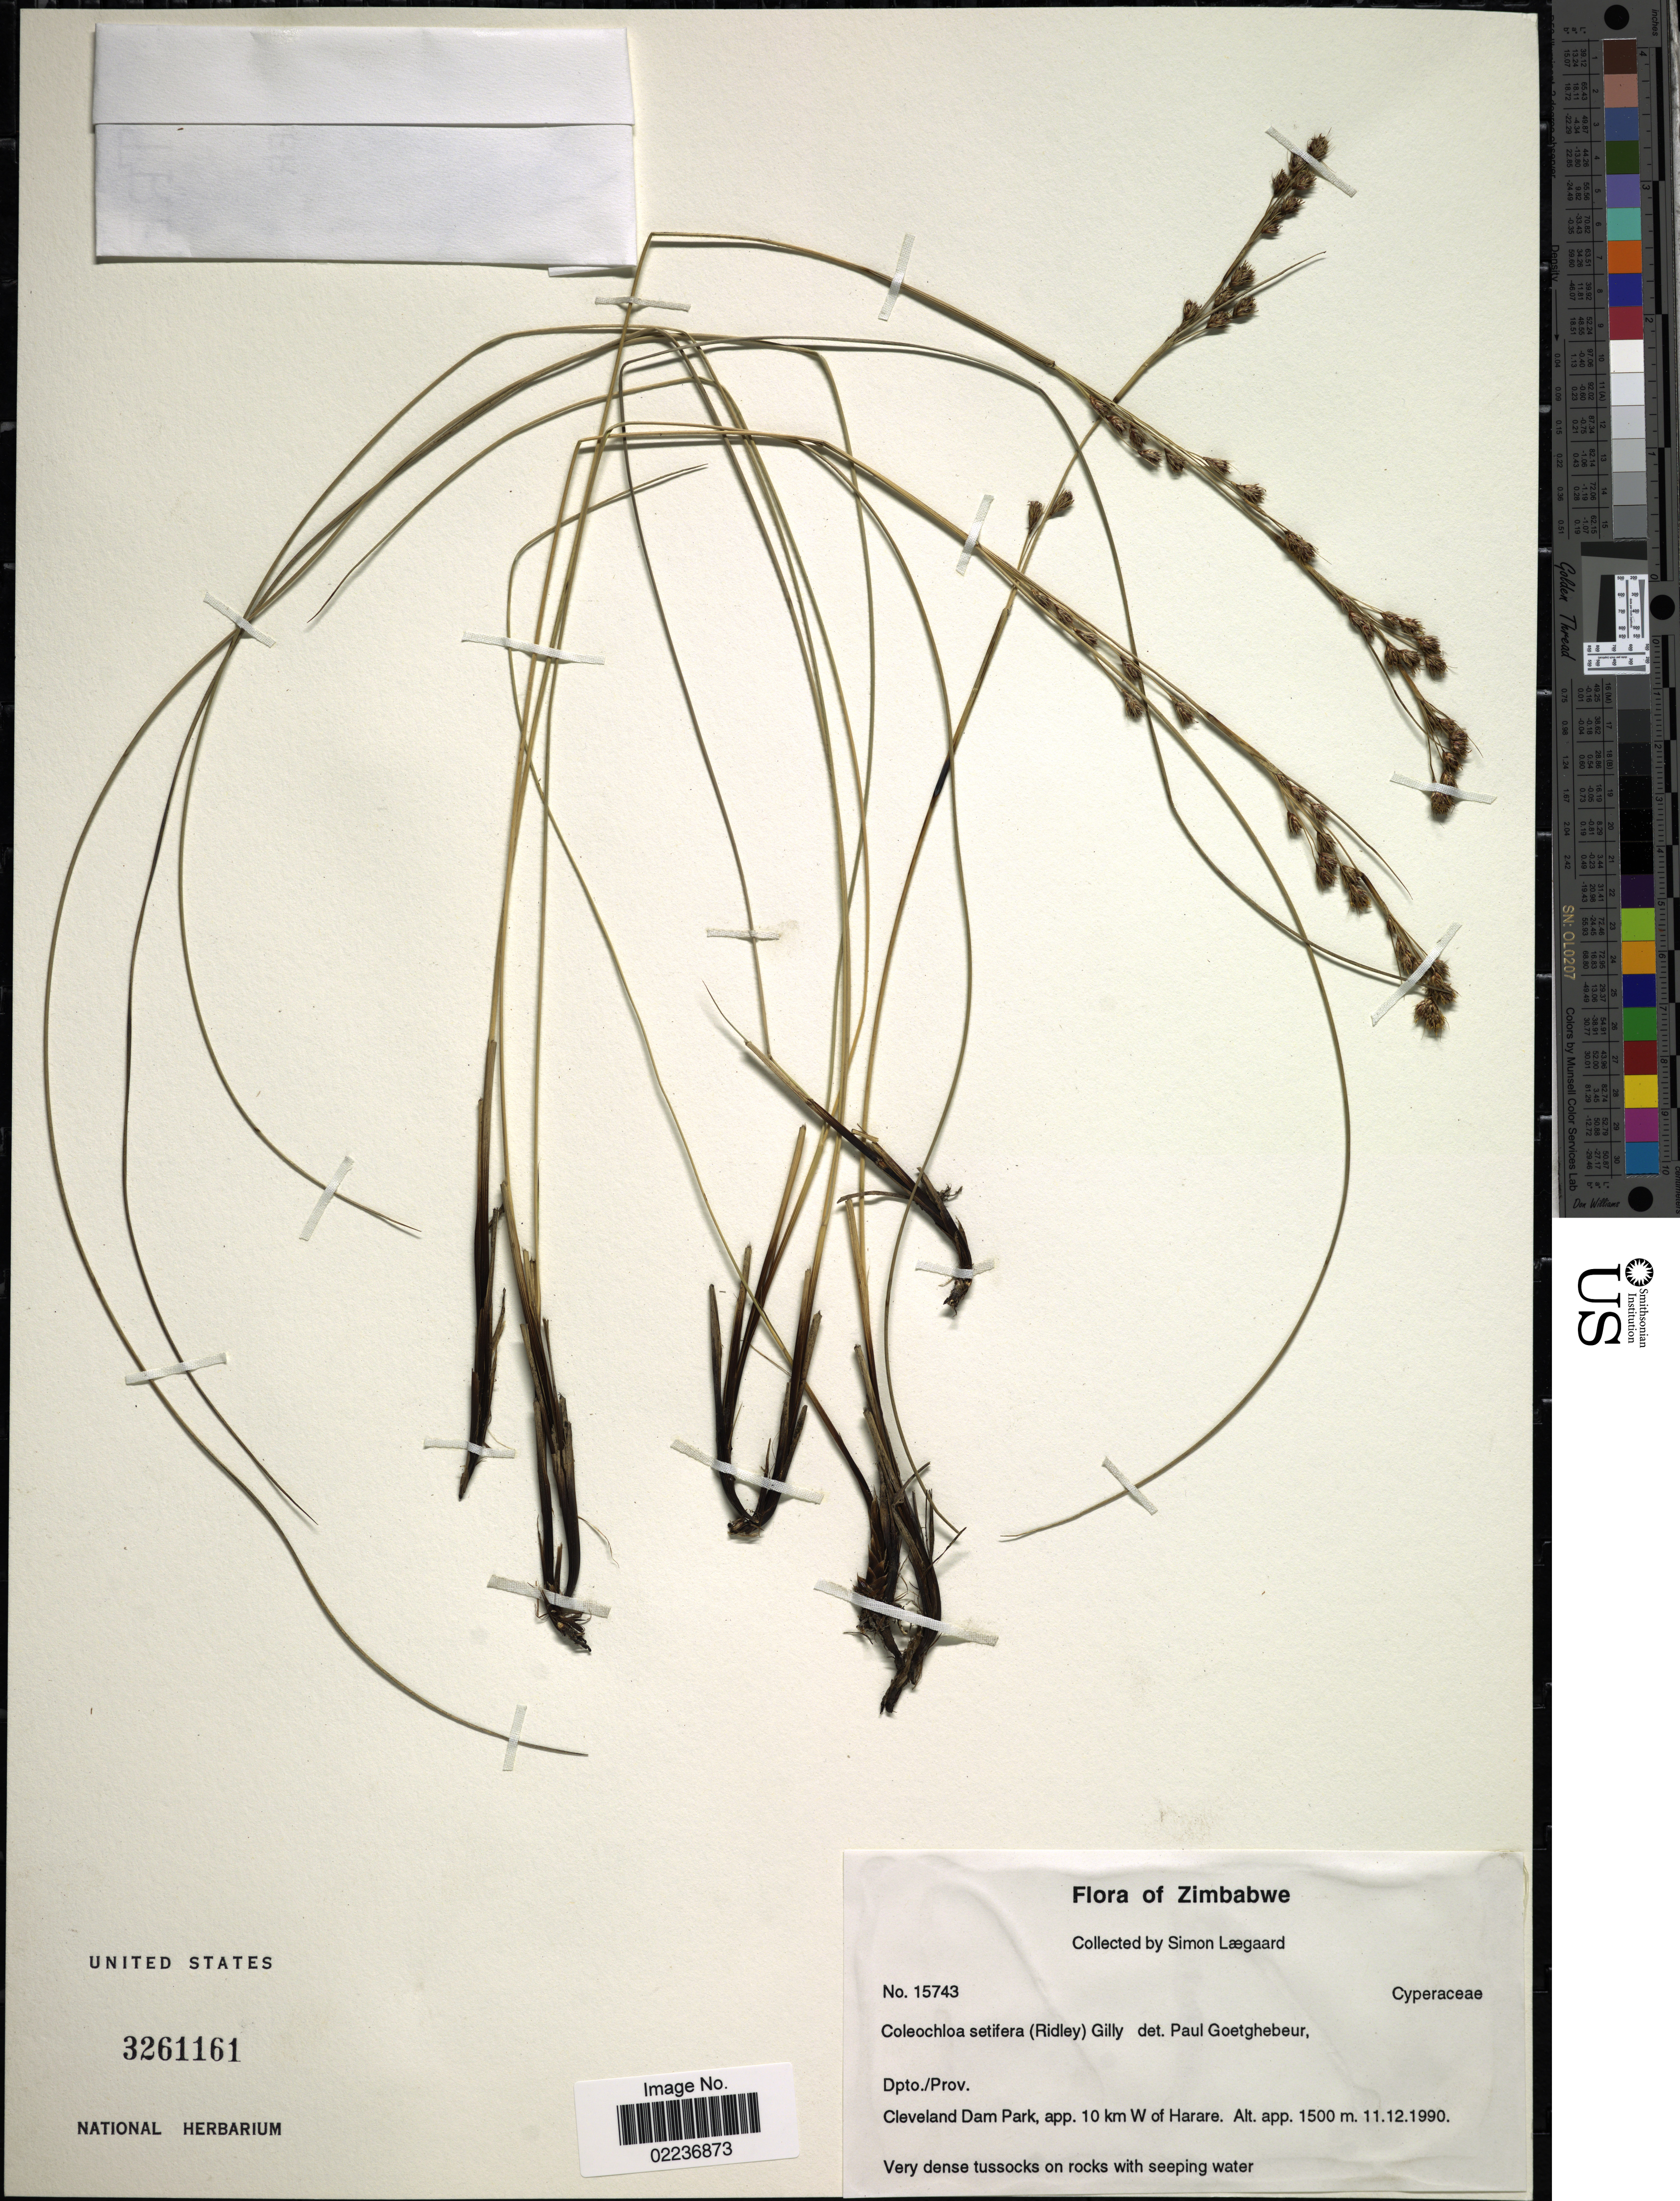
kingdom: Plantae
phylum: Tracheophyta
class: Liliopsida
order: Poales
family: Cyperaceae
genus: Coleochloa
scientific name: Coleochloa setifera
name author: (Ridl.) Gilly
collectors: S. Lægaard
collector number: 15743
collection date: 1990-12-11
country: Zimbabwe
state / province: Harare (city)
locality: Dpto./Prov. Cleveland Dam park, app. 10 km W of Harare, on rocks with seeping water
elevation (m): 1500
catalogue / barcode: US 3261161